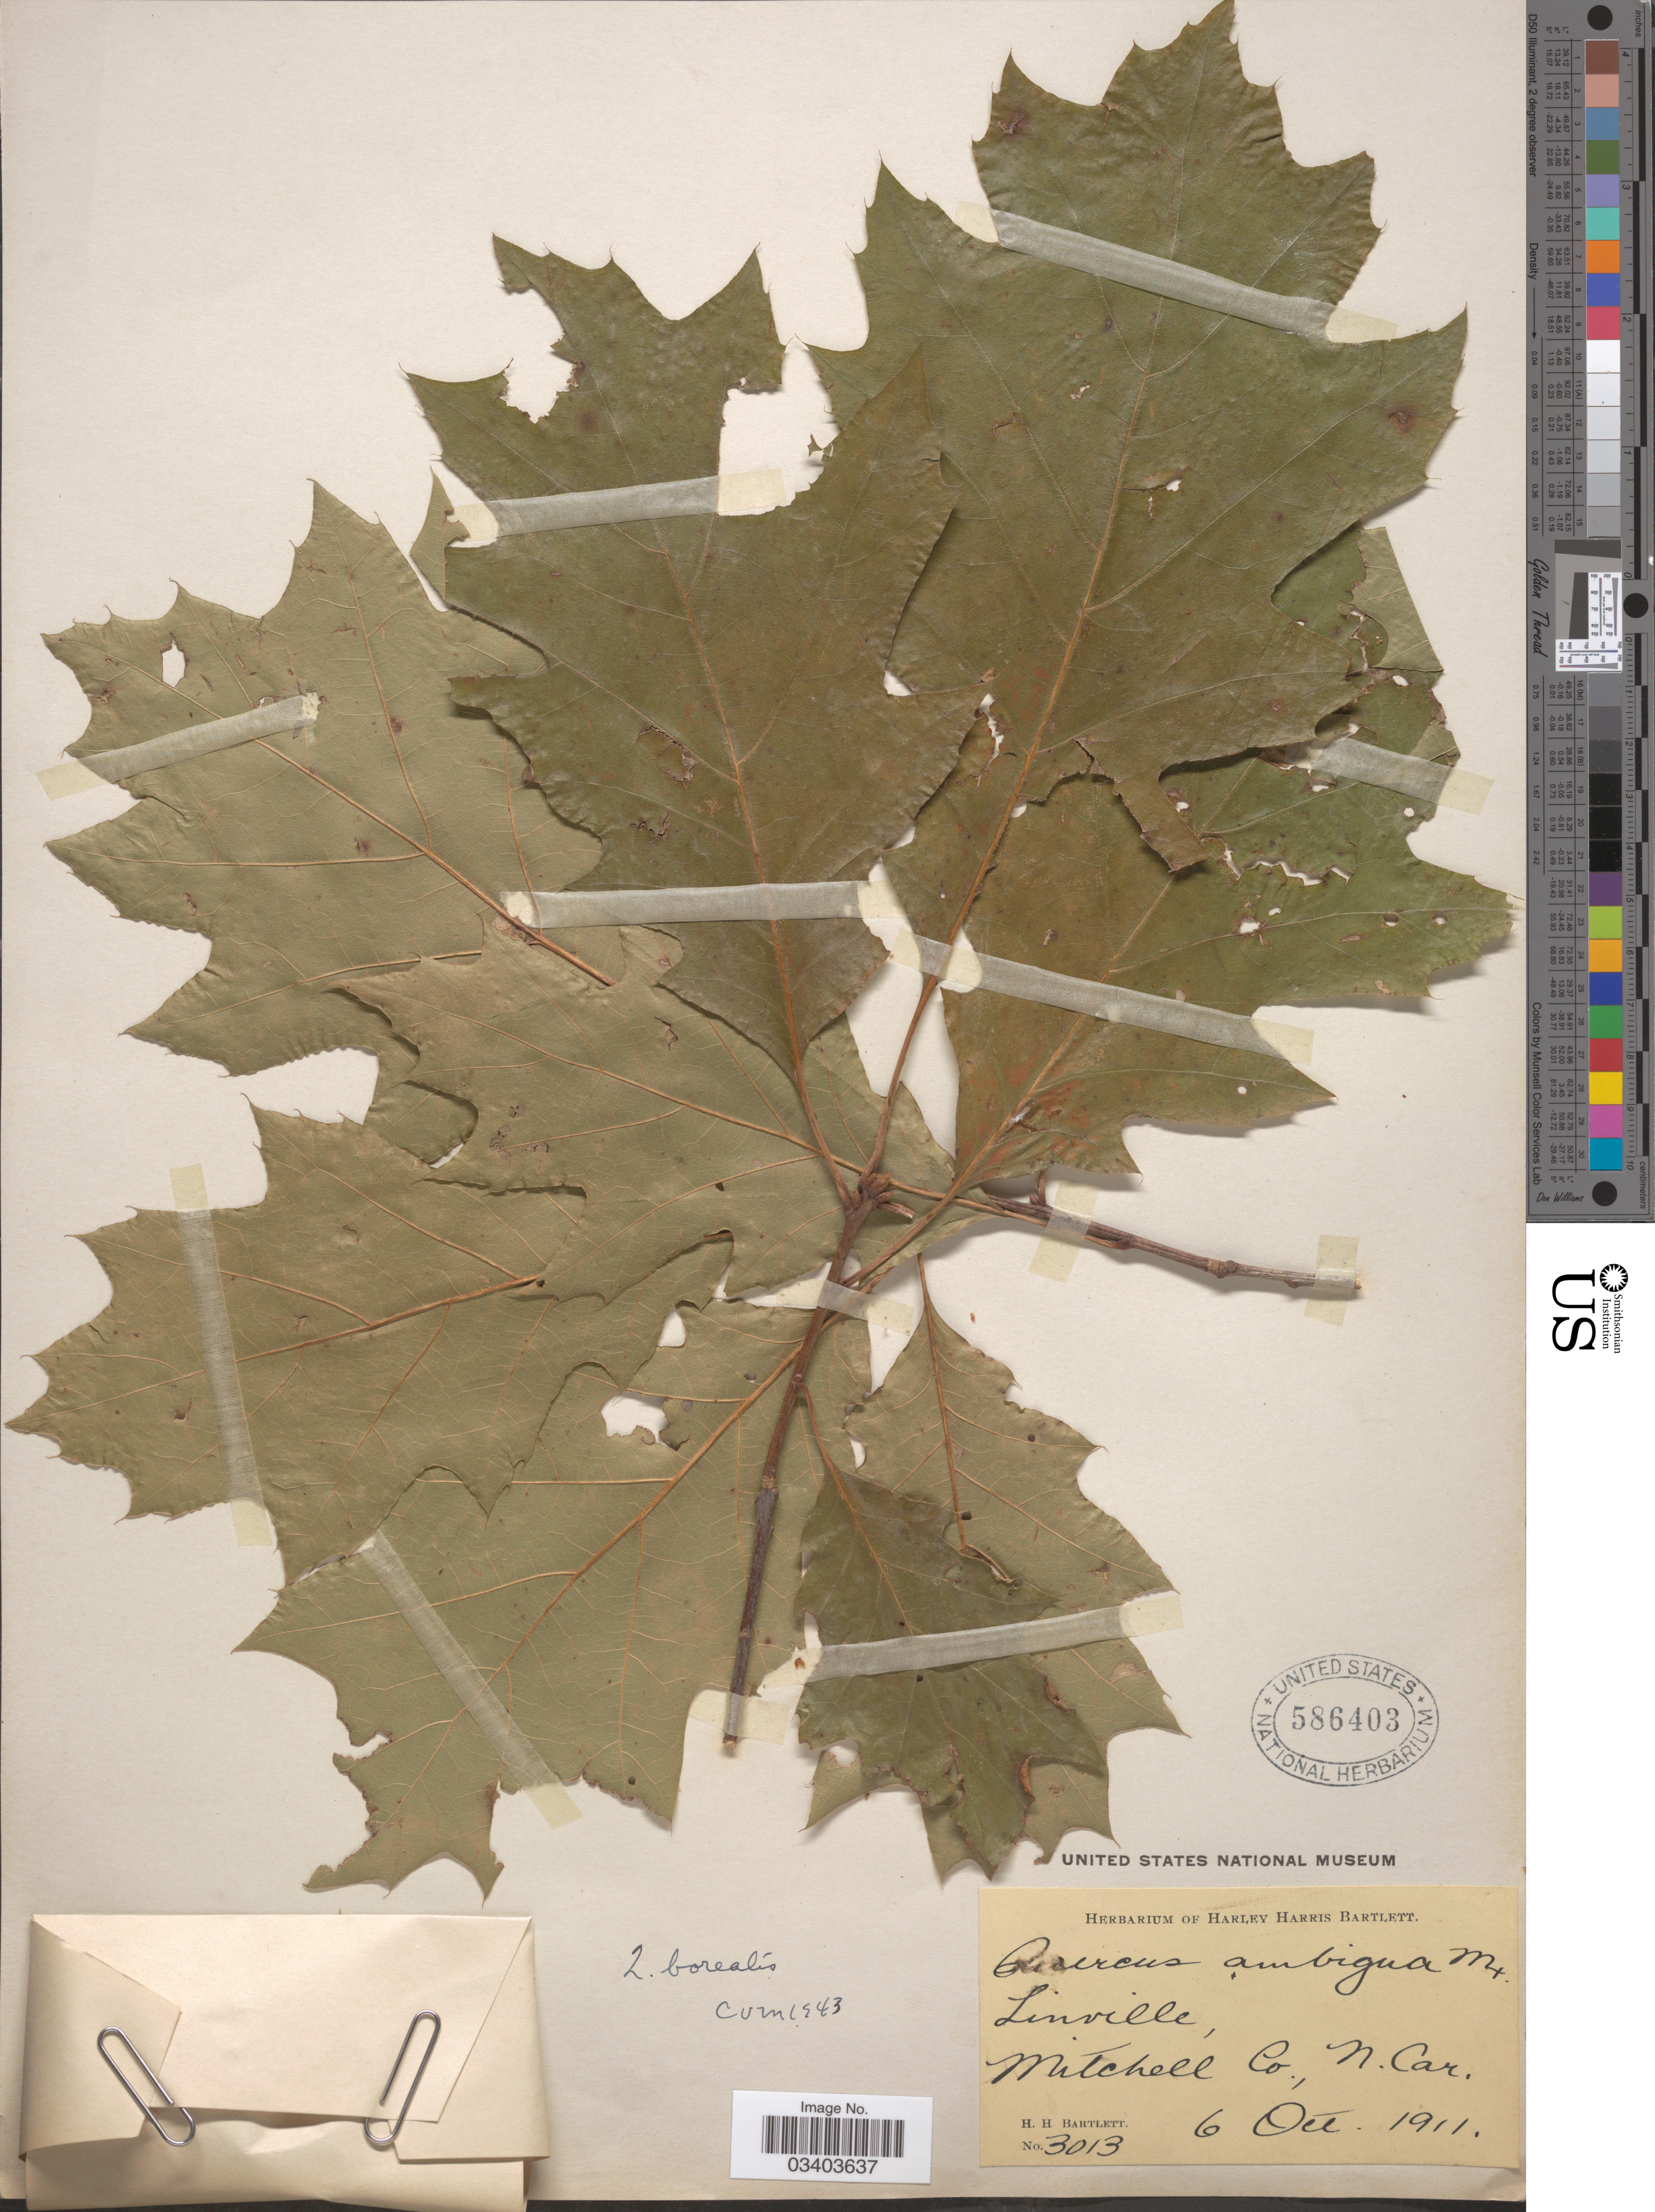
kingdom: Plantae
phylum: Tracheophyta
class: Magnoliopsida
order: Fagales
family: Fagaceae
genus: Quercus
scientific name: Quercus borealis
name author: F. Michx.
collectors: H. H. Bartlett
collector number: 3013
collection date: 1911-10-06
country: United States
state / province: North Carolina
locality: Linville, Mitchell Co.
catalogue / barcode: US 586403